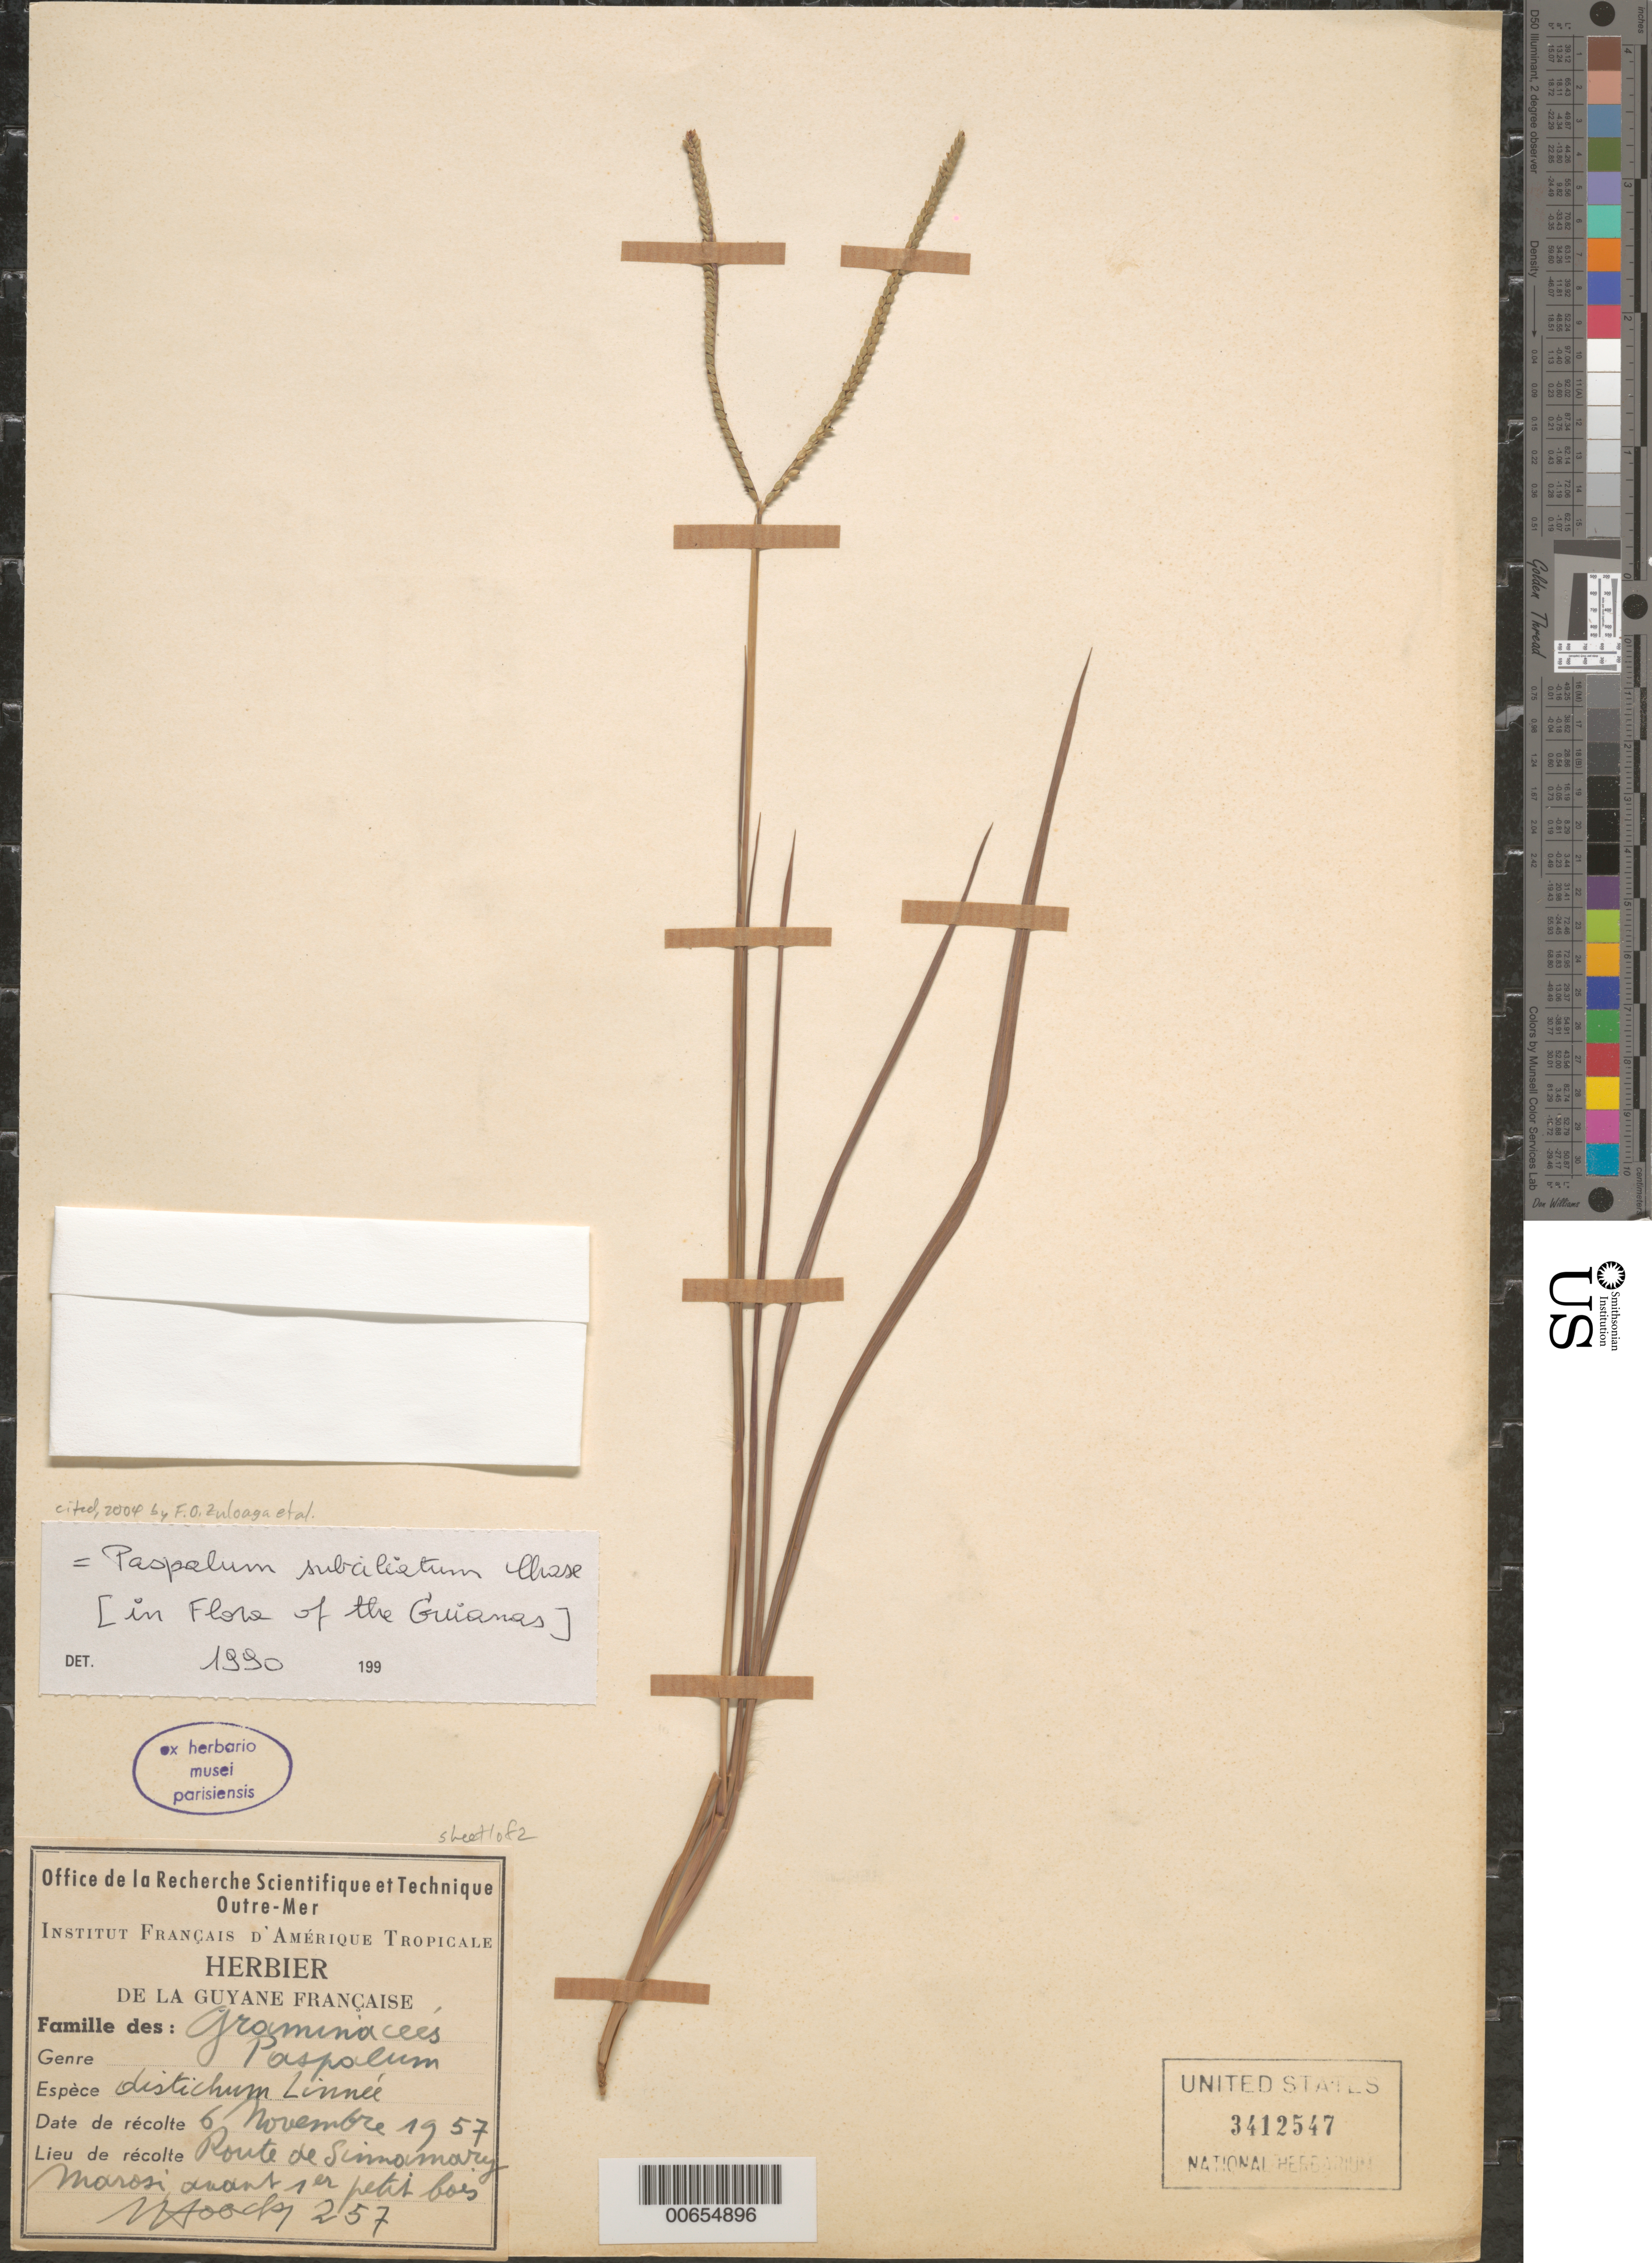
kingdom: Plantae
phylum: Tracheophyta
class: Liliopsida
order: Poales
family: Poaceae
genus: Paspalum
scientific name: Paspalum subciliatum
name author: Chase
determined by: Zuloaga, F. O.; Morrone, O. N.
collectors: J. Hoock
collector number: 257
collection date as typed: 6-Nov-57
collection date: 1957-11-06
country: French Guiana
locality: Route de Sinnamary, Savane Marosi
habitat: Petit bois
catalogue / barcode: US 3412547